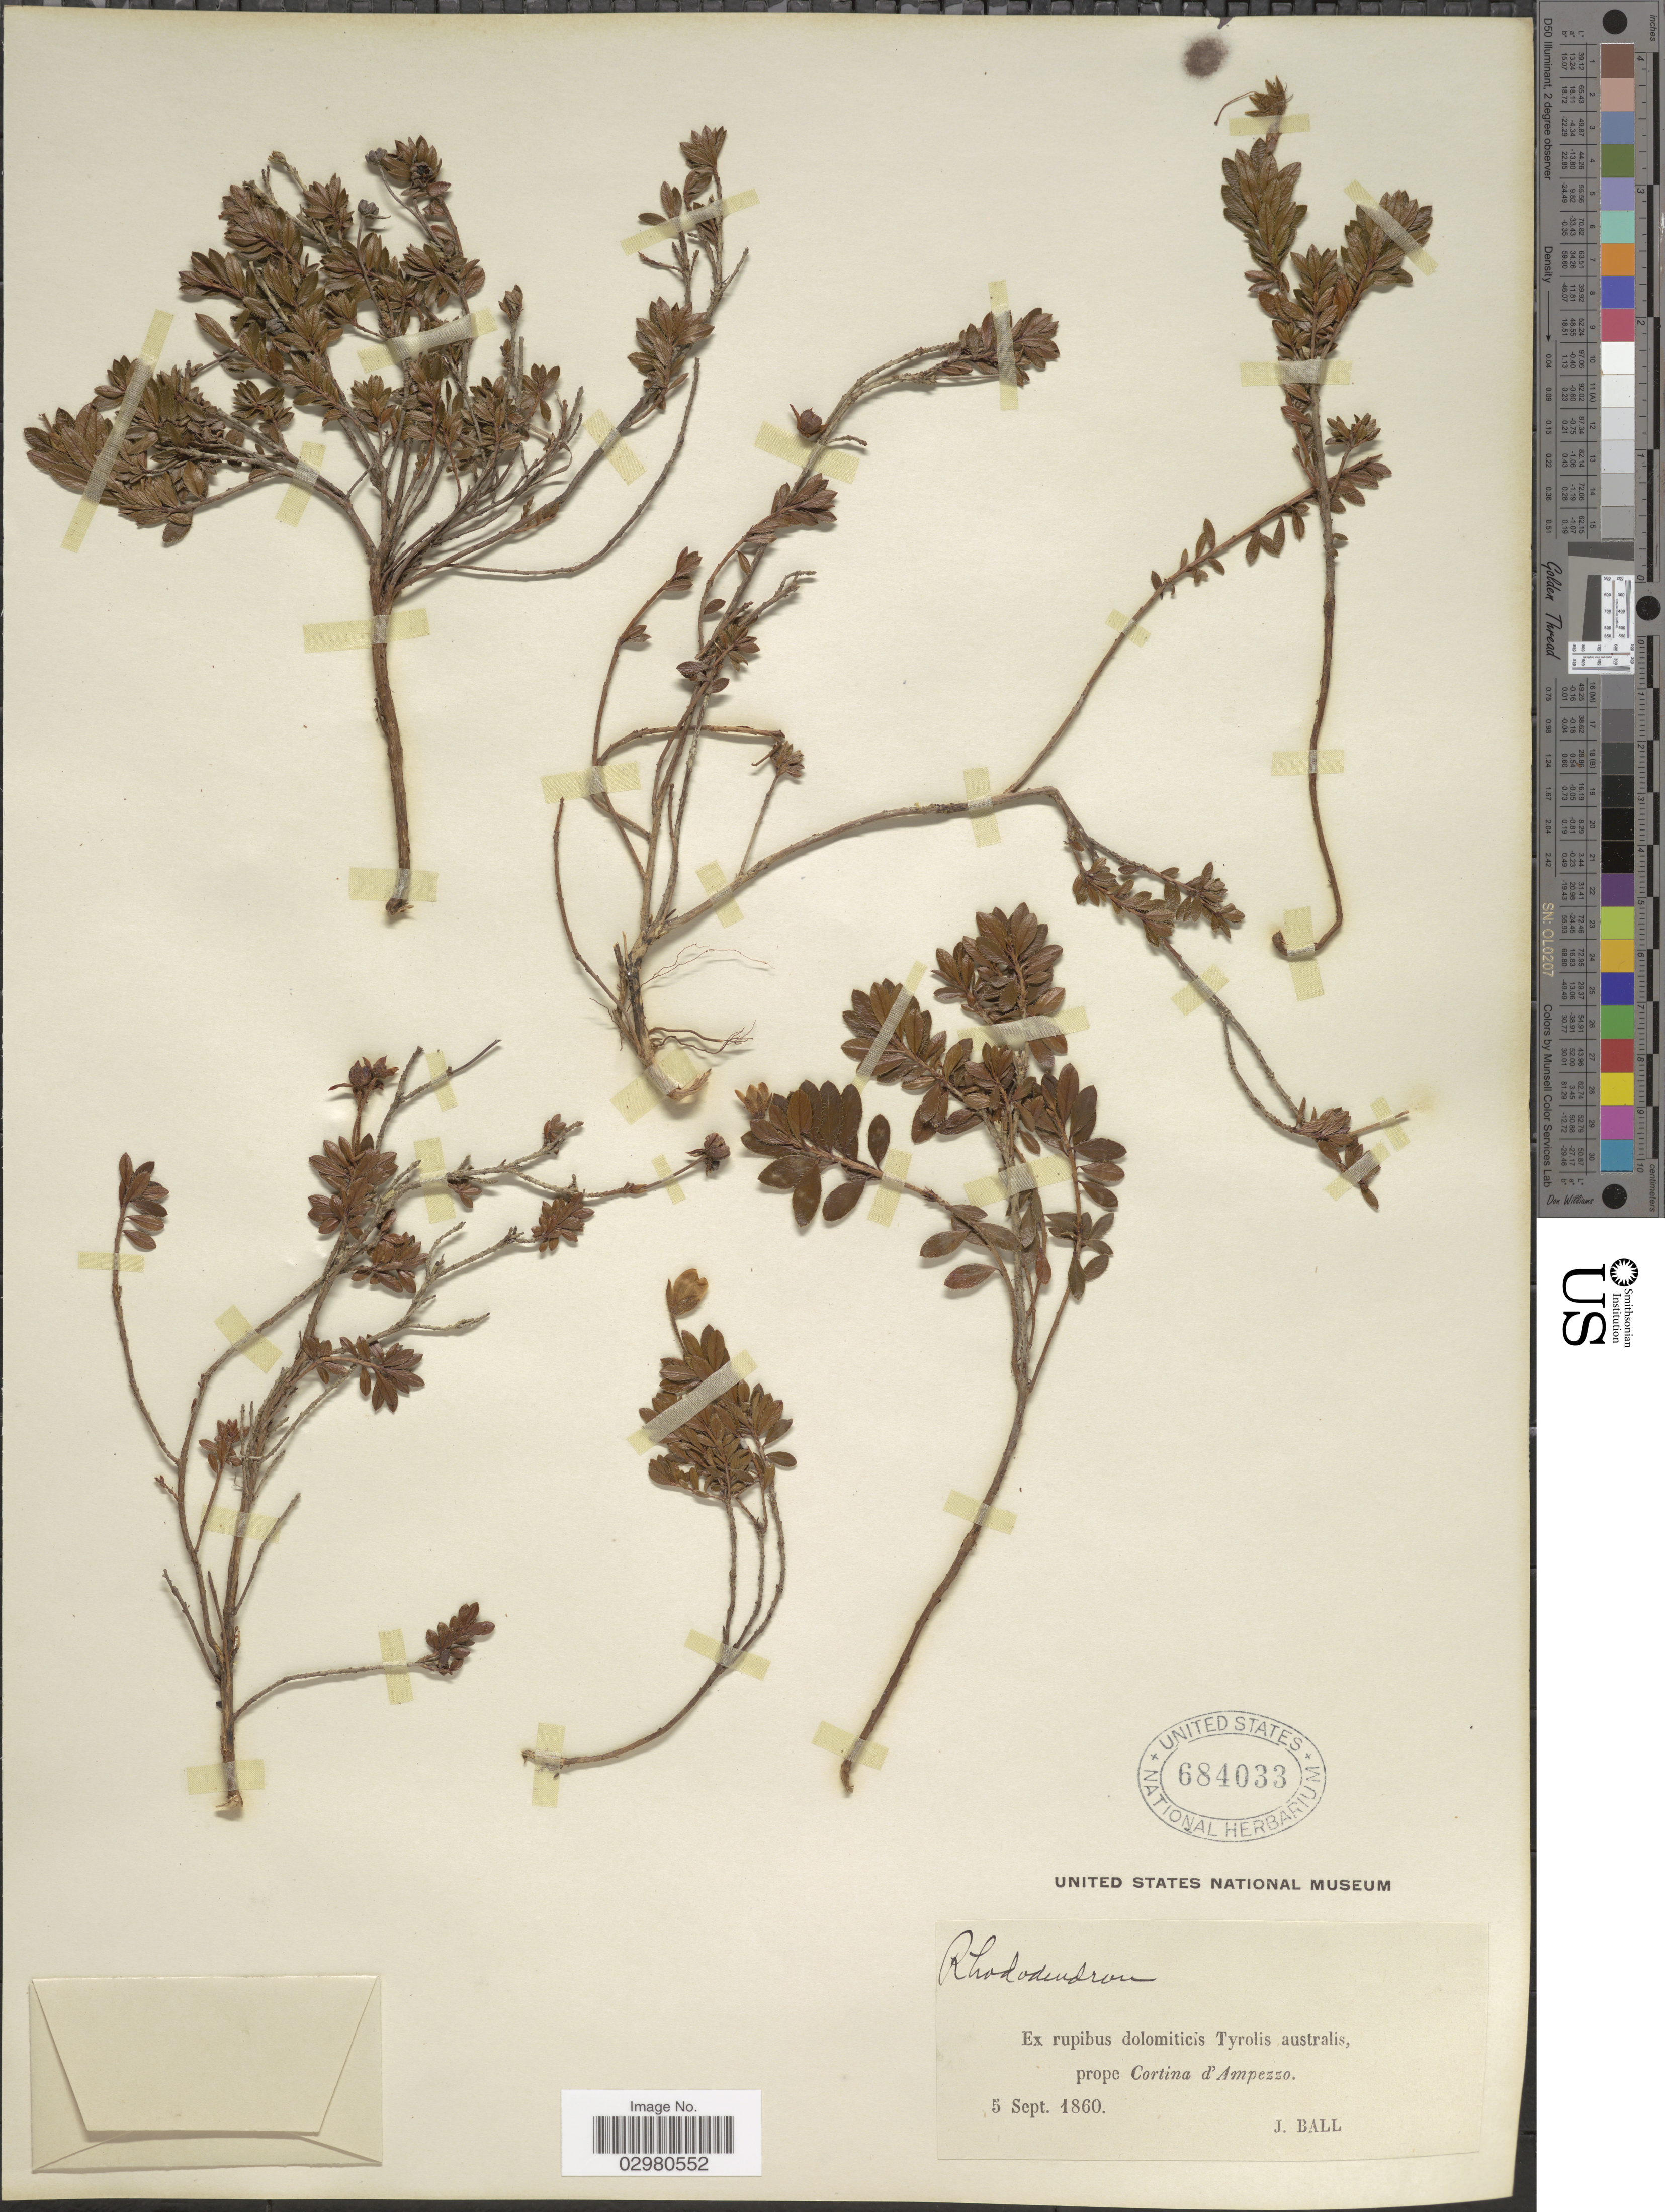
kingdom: Plantae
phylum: Tracheophyta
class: Magnoliopsida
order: Ericales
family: Ericaceae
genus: Rhodothamnus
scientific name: Rhodothamnus sp.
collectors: J. Ball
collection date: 1860-09-05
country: Italy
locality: Ex rupibus dolomiticis Tyrolis australis, prope Cortina d' Ampezzo.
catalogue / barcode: US 684033